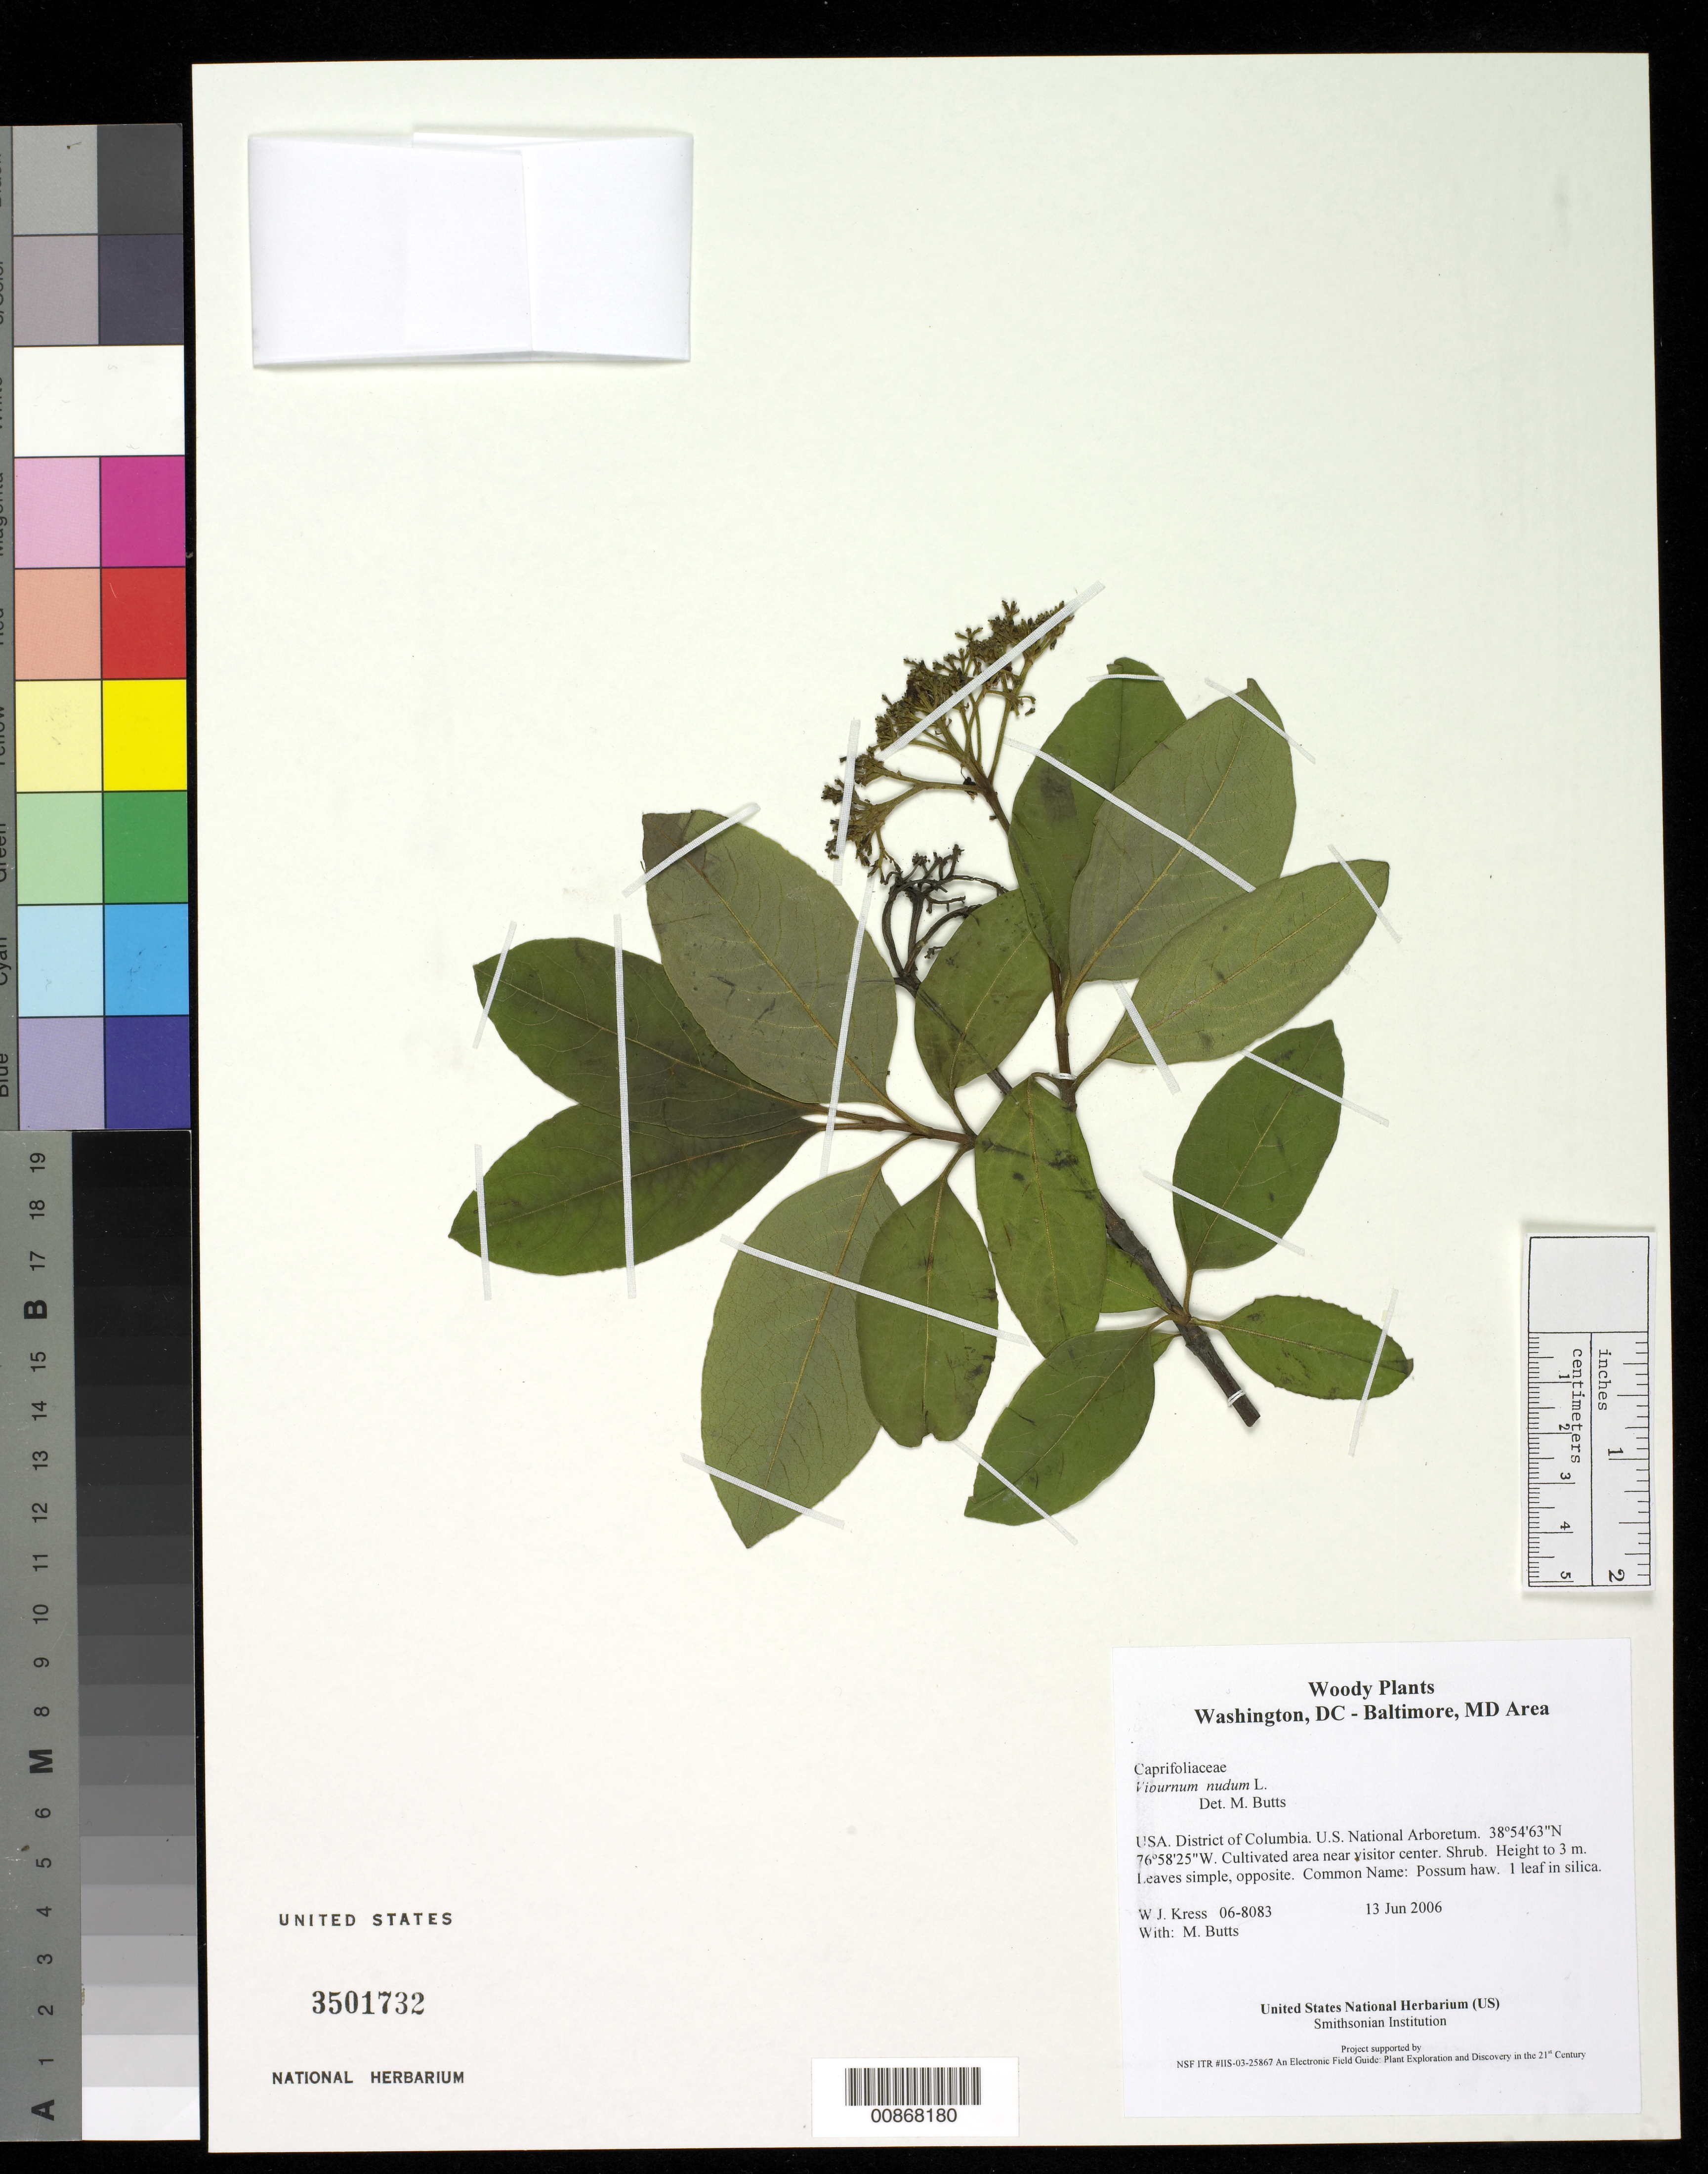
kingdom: Plantae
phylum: Tracheophyta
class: Magnoliopsida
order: Dipsacales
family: Viburnaceae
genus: Viburnum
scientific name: Viburnum nudum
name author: L.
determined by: Butts, M. B.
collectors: W. J. Kress & M. B. Butts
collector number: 06-8083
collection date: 2006-06-13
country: United States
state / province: District of Columbia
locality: U.S. National Arboretum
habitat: Cultivated area near visitor center.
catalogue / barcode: US 3501732